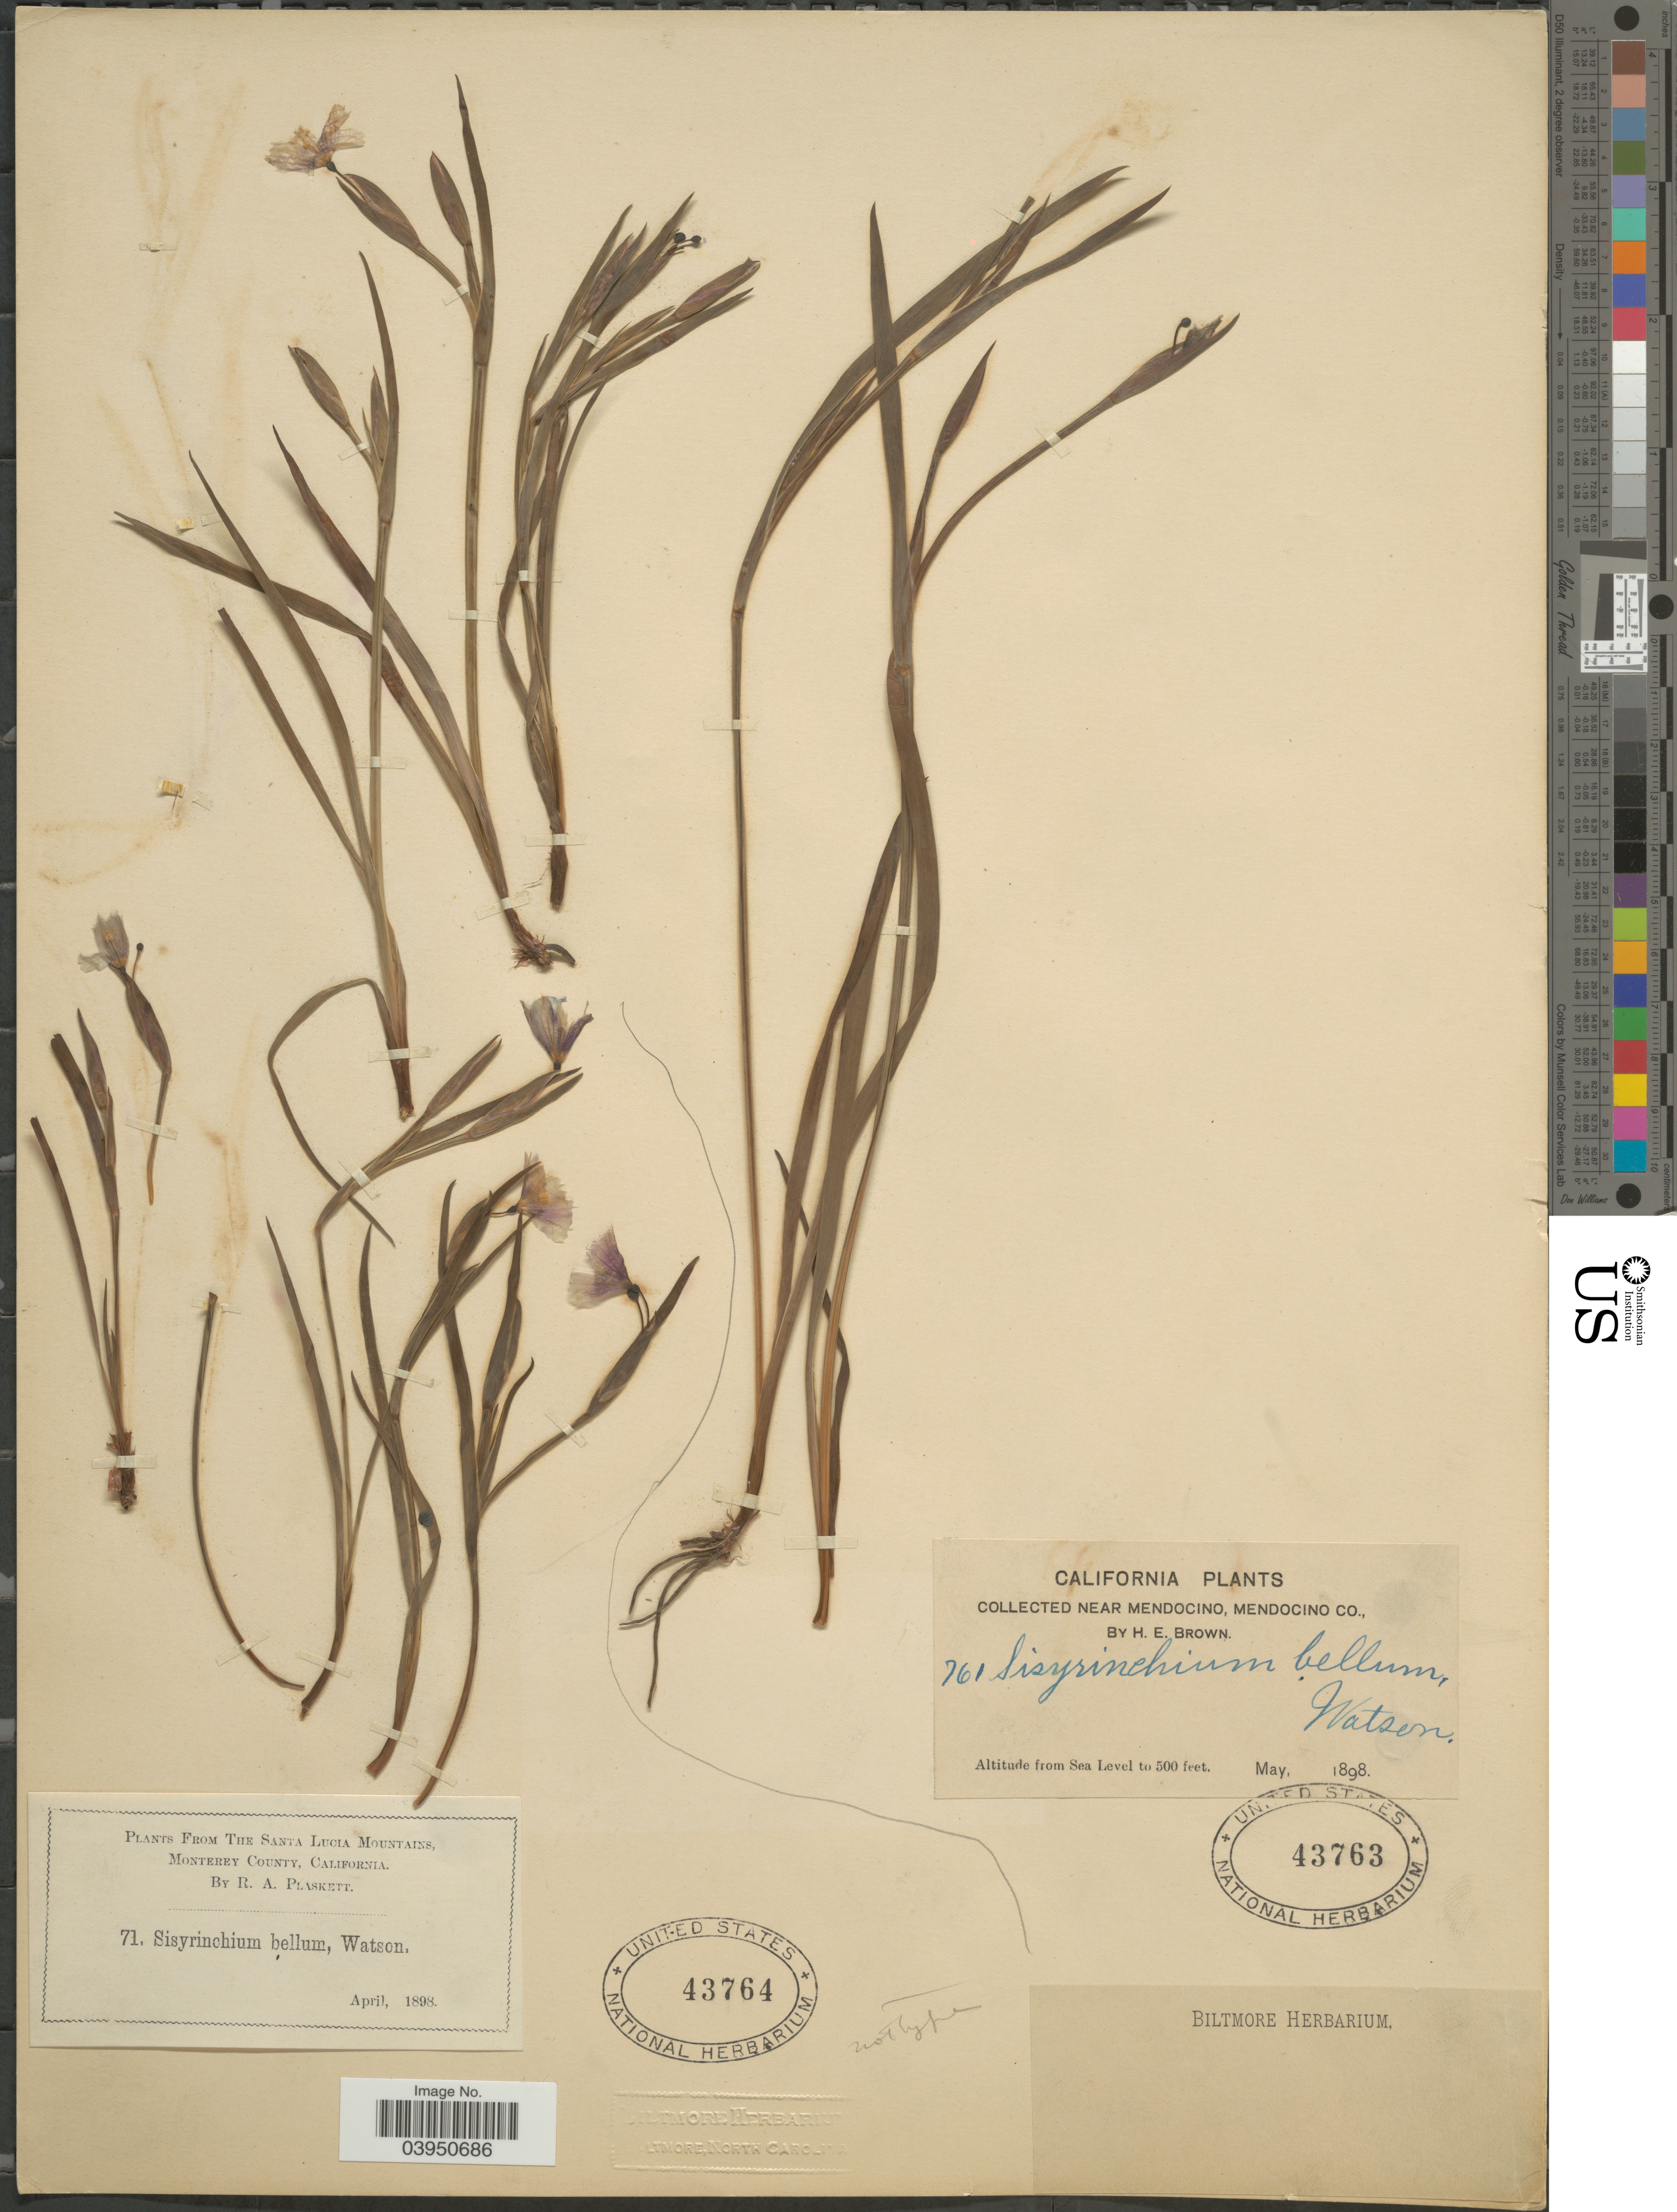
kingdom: Plantae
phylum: Tracheophyta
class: Liliopsida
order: Asparagales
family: Iridaceae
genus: Sisyrinchium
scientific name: Sisyrinchium bellum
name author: S. Watson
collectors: R. Plaskett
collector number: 71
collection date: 1898-04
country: United States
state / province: California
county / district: Monterey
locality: The Santa Lucia Mountains, Monterey County.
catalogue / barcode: US 43764